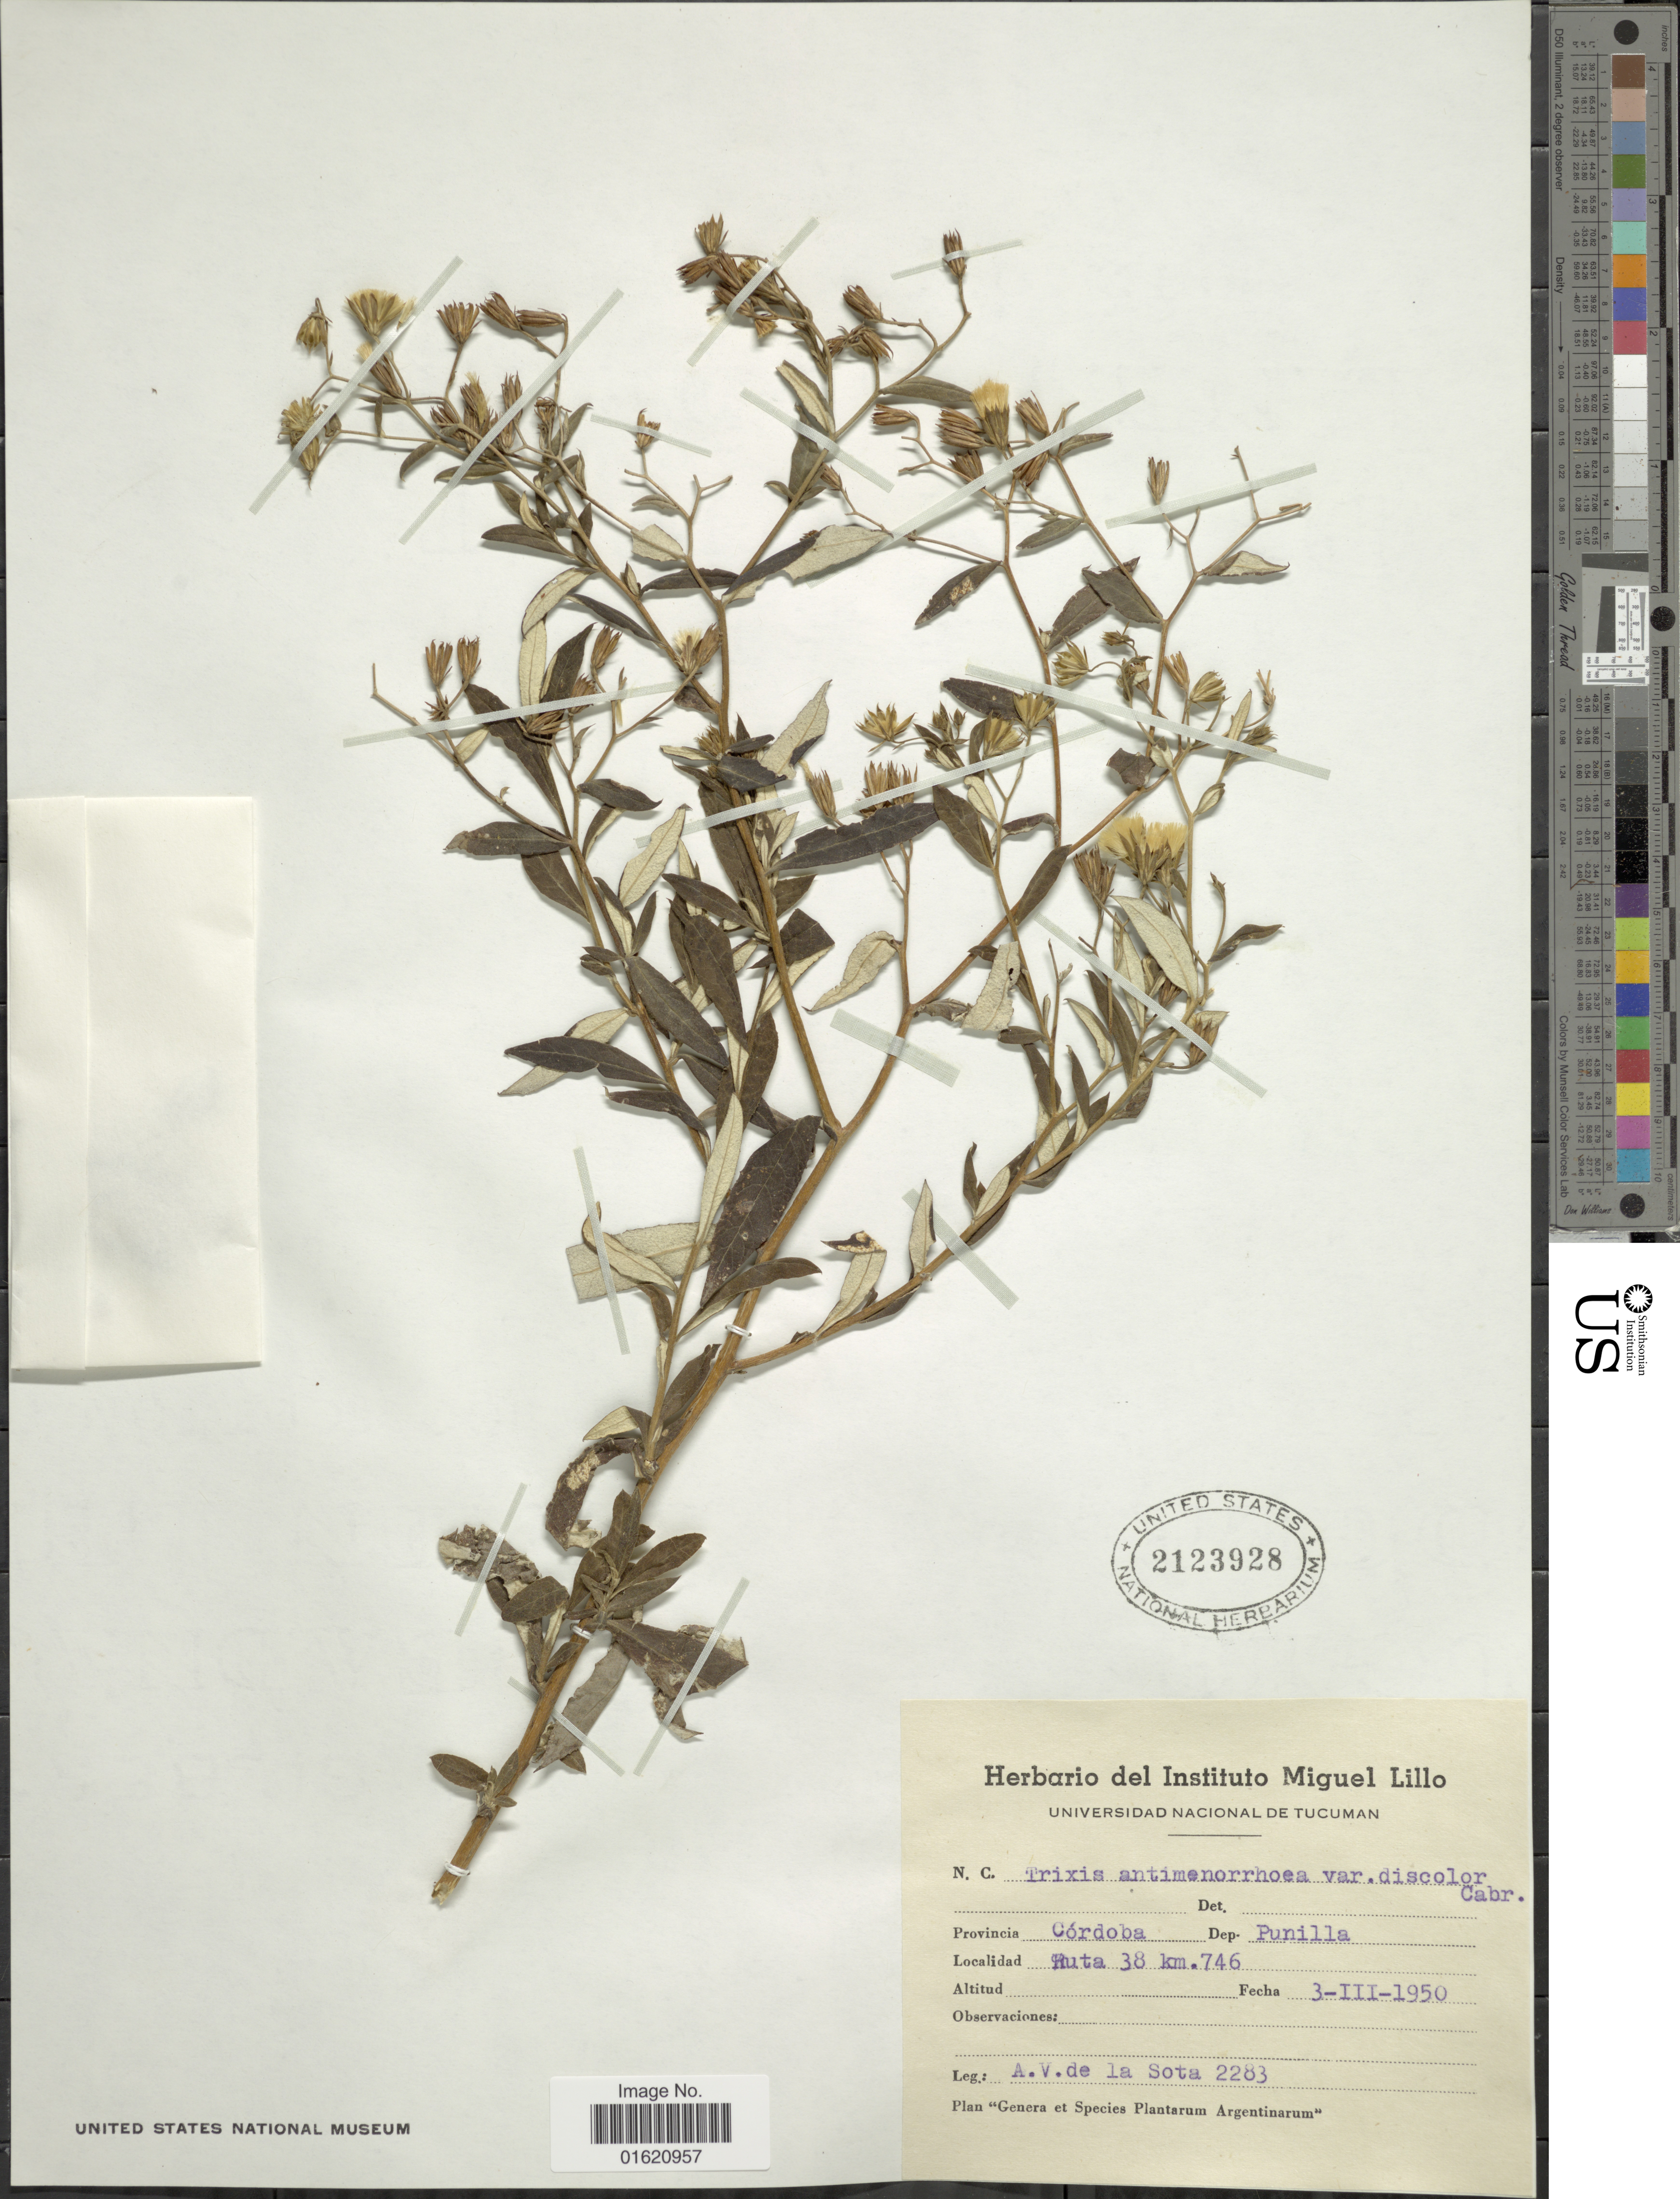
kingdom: Plantae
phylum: Tracheophyta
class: Magnoliopsida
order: Asterales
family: Asteraceae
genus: Trixis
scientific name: Trixis antimenorrhoea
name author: (Schrank) Mart. ex Kuntze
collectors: A. V de Sota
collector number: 2283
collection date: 1950-03-03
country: Argentina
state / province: Cordoba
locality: Córdoba, Dep. Punilla, ruta 38 km. 746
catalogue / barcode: US 2123928